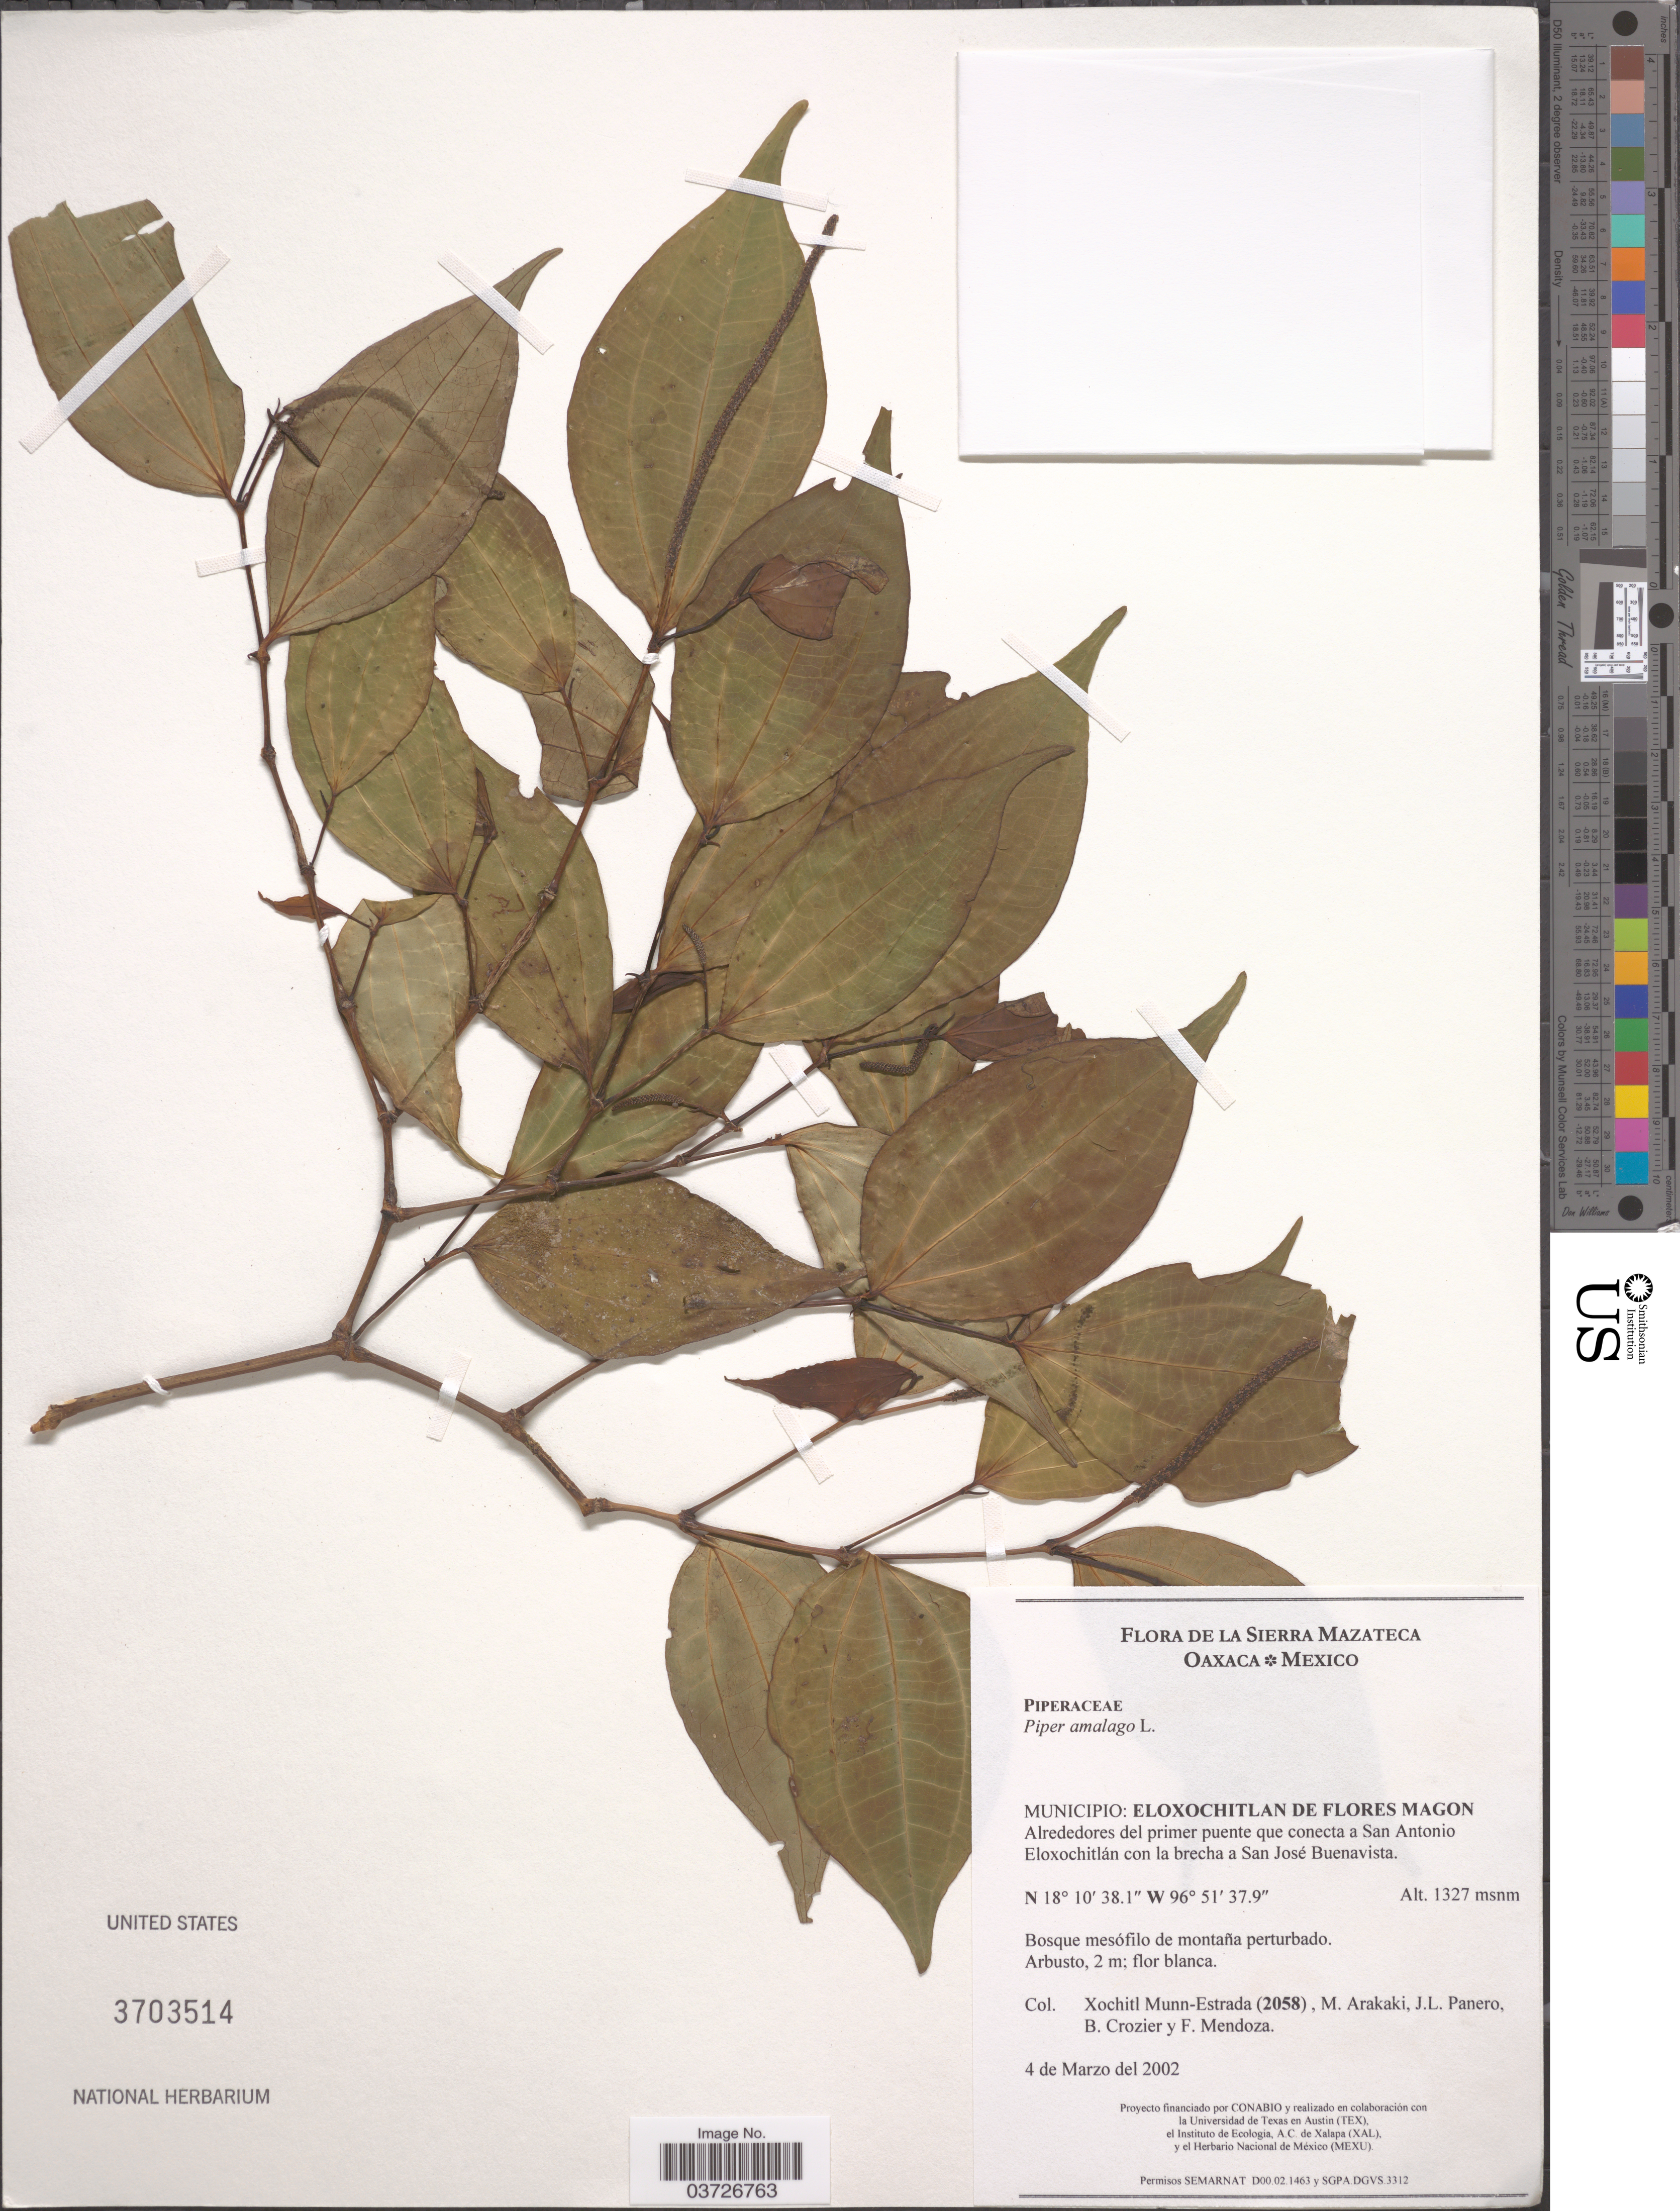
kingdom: Plantae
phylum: Tracheophyta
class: Magnoliopsida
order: Piperales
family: Piperaceae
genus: Piper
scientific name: Piper amalago var. medium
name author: (Jacq.) Yunck.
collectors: X. Munn-Estrada, M. Arakaki, J. L. Panero, B. Crozier & F. Mendoza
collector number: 2058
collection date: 2002-03-04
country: Mexico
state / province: Oaxaca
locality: La Sierra Mazateca. Municipio: Eloxochitlan de Flores Magon. Alrededores del primer puente que conecta a San Antonio Eloxochitlán con la brecha a San José Buenavista.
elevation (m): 1327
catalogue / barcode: US 3703514